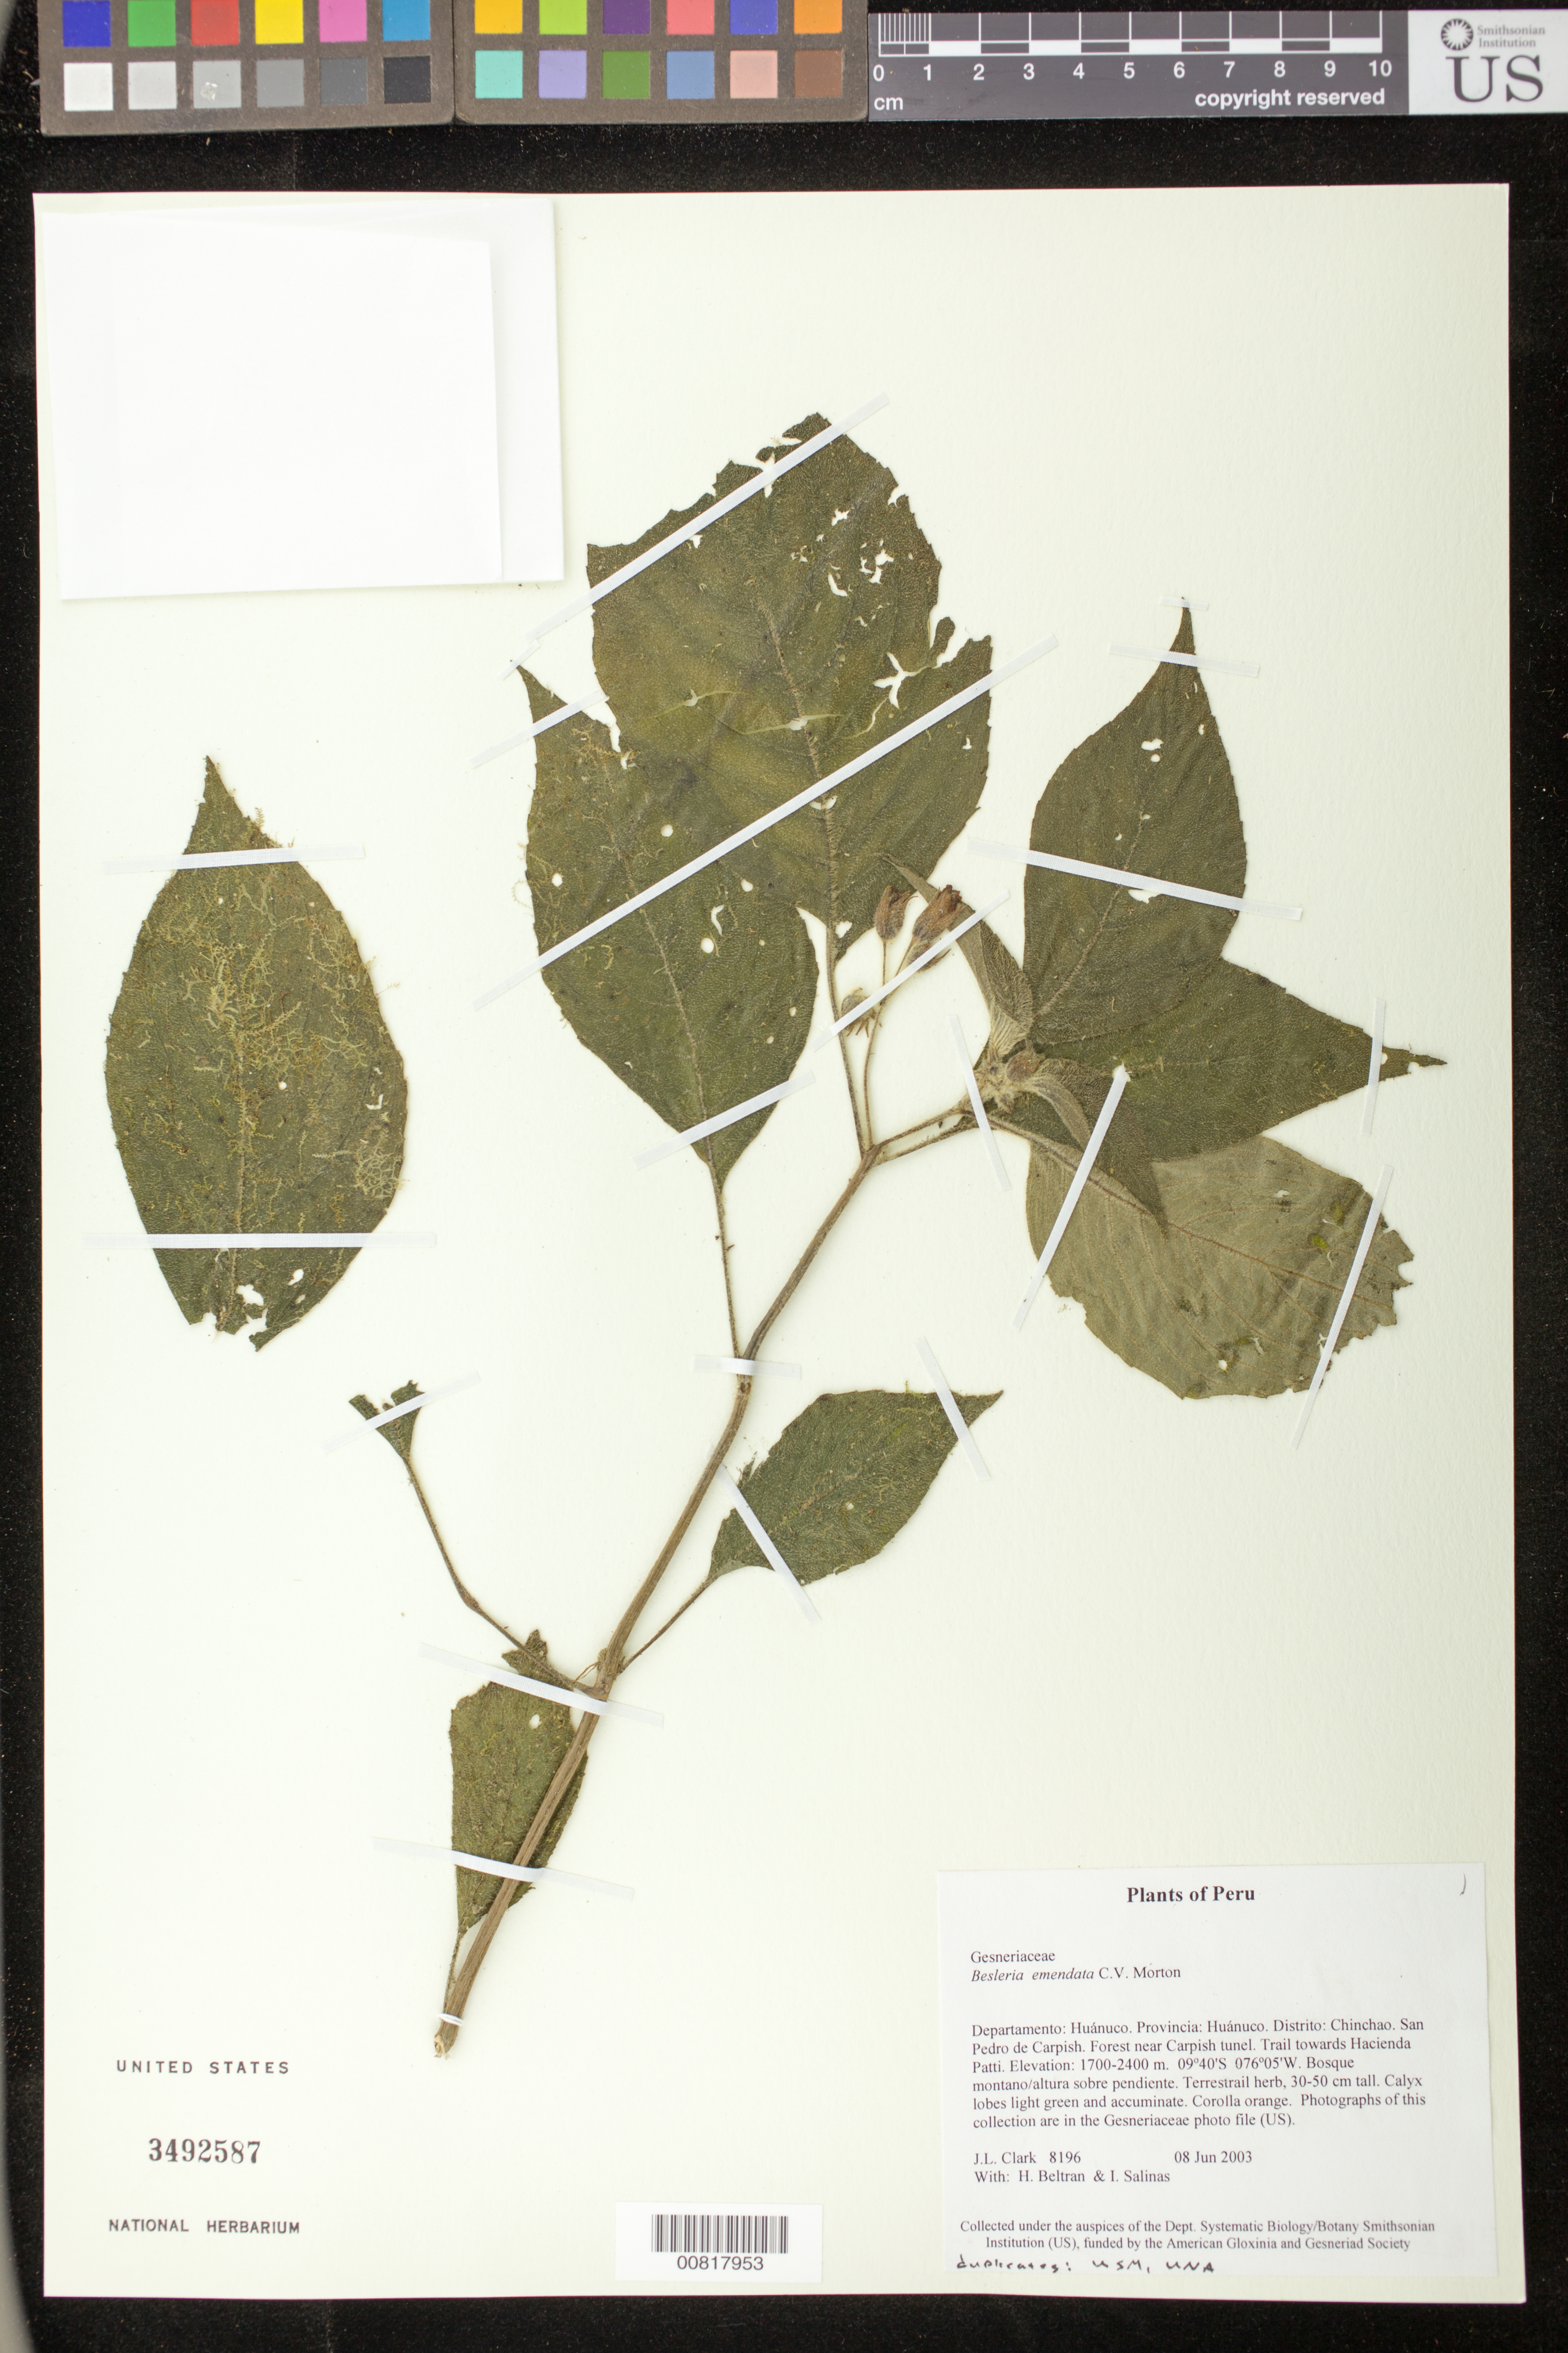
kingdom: Plantae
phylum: Tracheophyta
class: Magnoliopsida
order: Lamiales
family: Gesneriaceae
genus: Besleria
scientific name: Besleria emendata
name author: C.V. Morton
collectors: J. L. Clark, H. Beltran & I. Salinas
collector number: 8196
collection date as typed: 08 Jun 2003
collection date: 2003-06-08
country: Peru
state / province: Huánuco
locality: Huánuco. Distrito: Chinchao. San Pedro de Carpish. Forest near Carpish tunel. Trail towards Hacienda Patti.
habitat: Bosque montano/altura sobre pendiente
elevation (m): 1700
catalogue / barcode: US 3492587